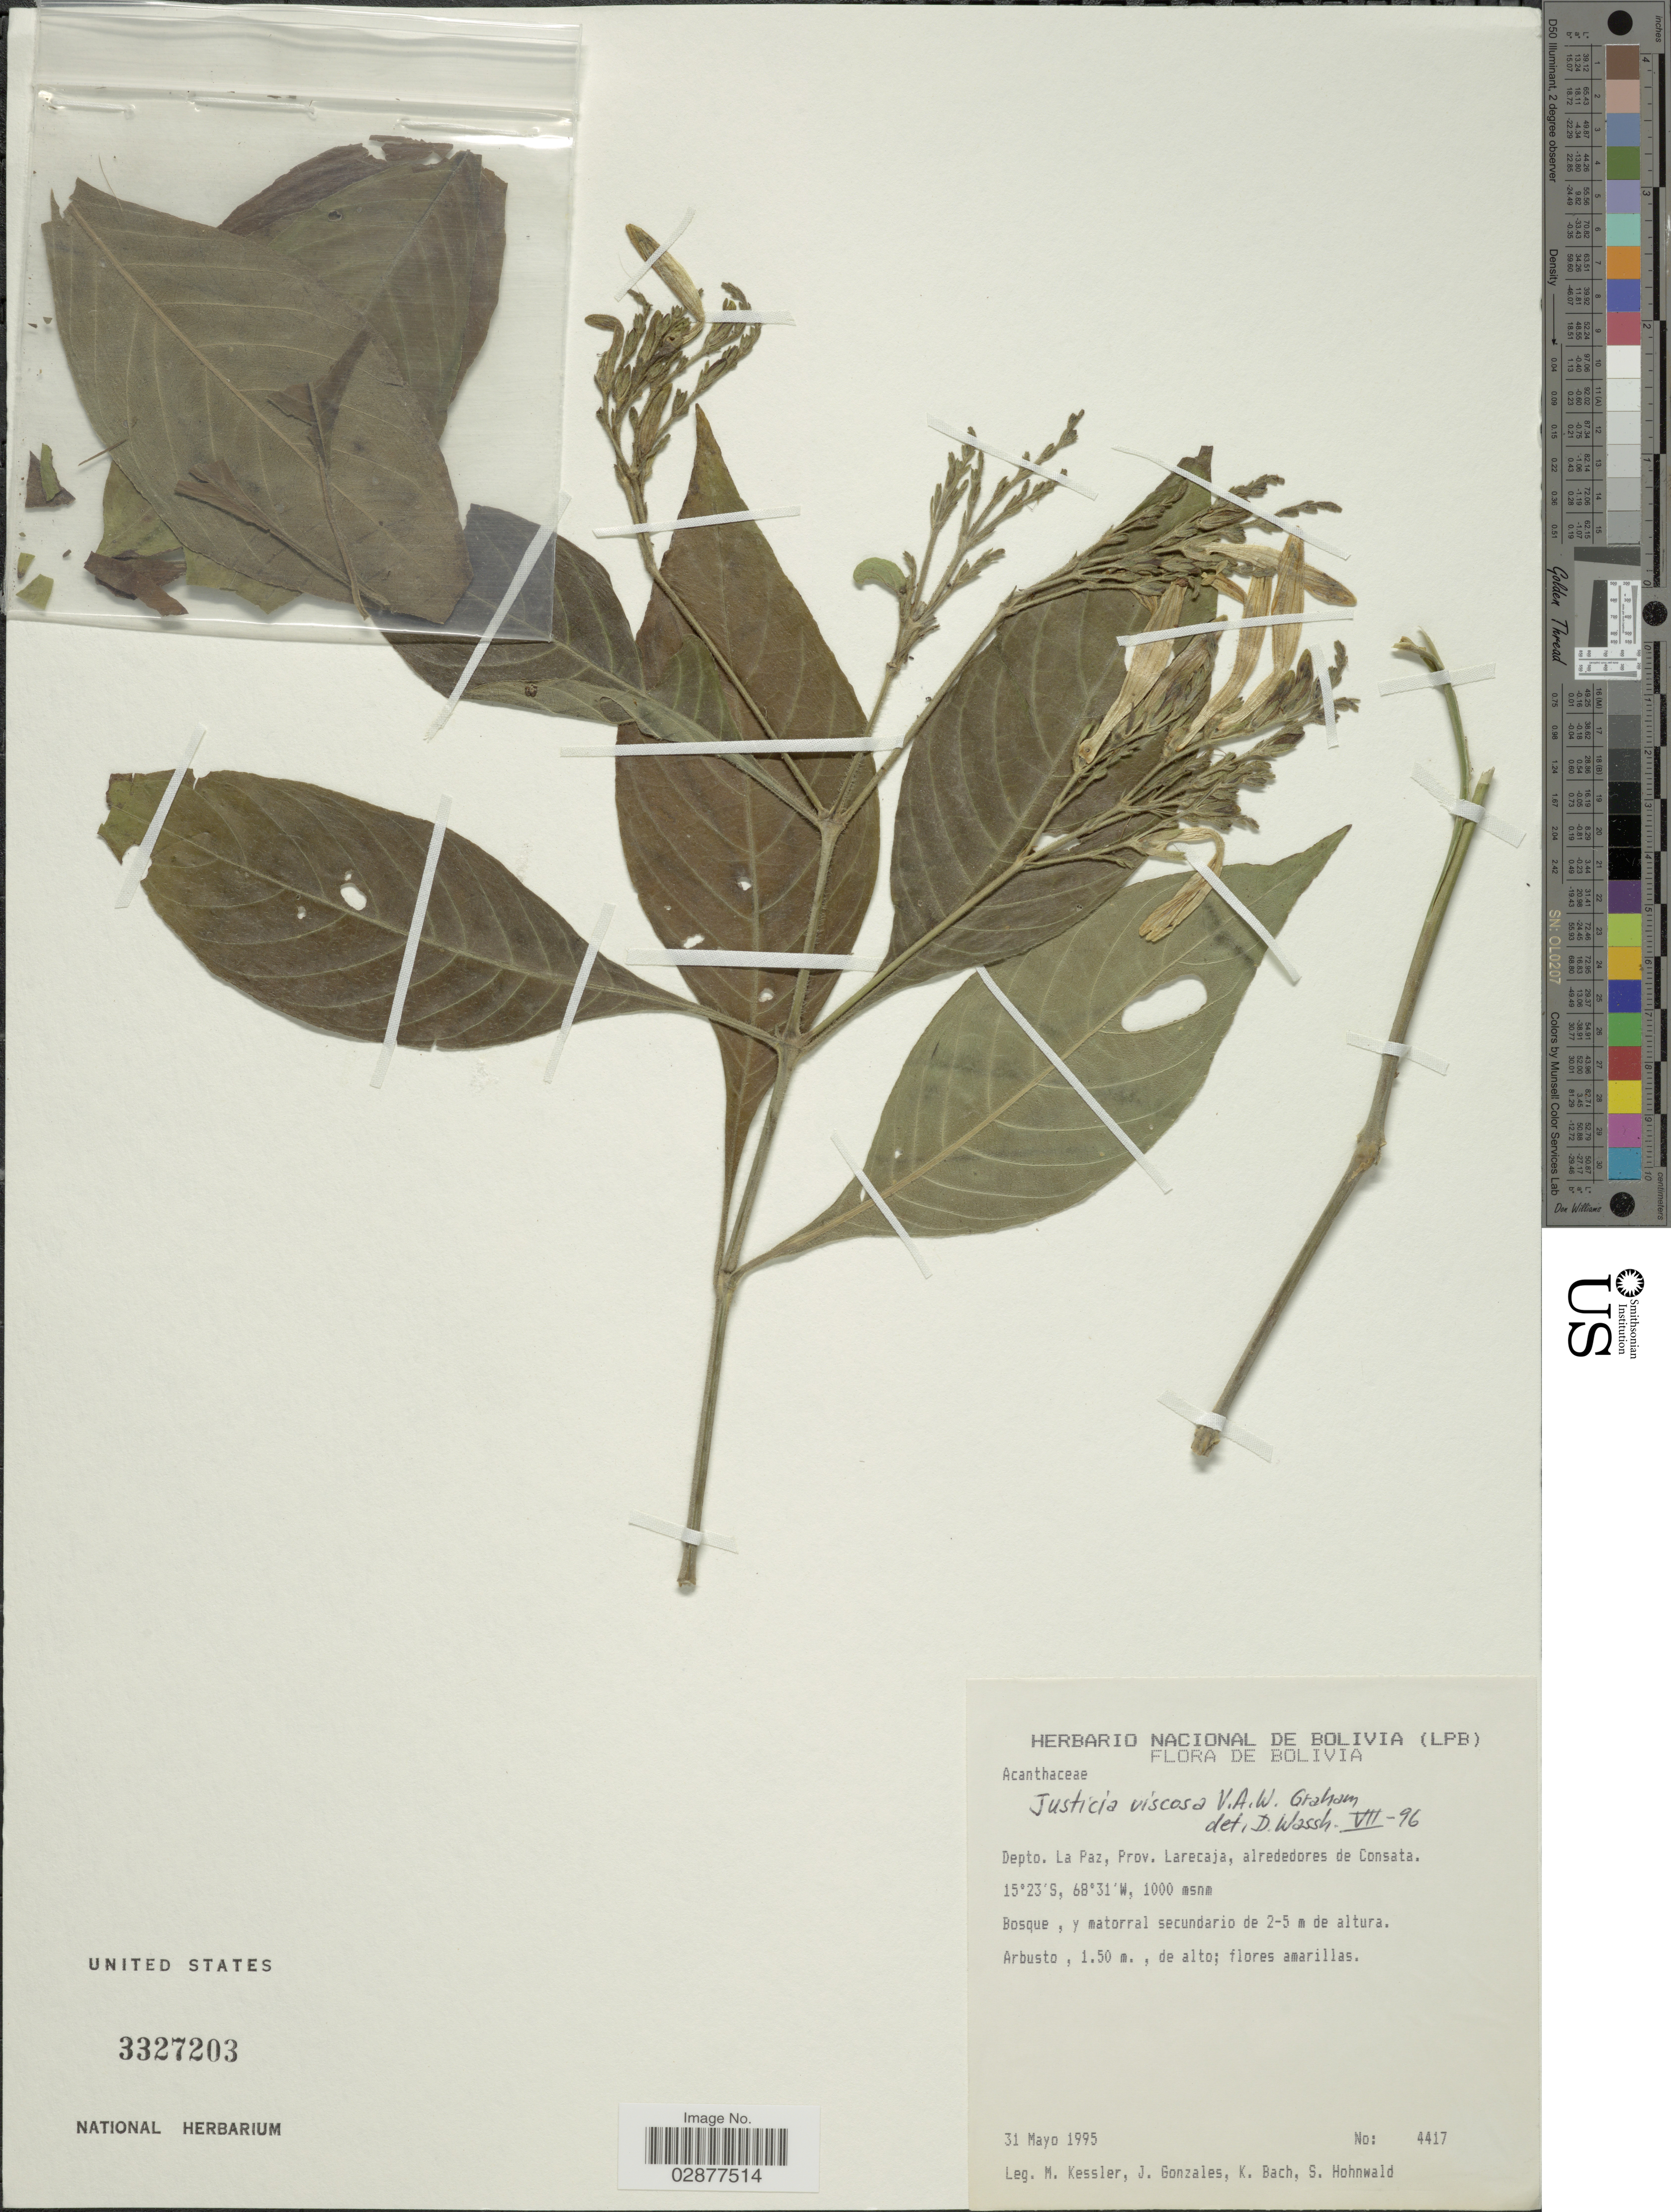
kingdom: Plantae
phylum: Tracheophyta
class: Magnoliopsida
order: Lamiales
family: Acanthaceae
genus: Justicia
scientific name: Justicia boliviensis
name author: (Bremek.) V.A.W. Graham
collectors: M. Kessler, J. Gonzales, K. Bach & S. Hohnwald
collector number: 4417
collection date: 1995-05-31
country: Bolivia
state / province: La Paz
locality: Depto. La Paz, Prov. Larecaja, alrededores de Consata.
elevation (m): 1000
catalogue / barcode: US 3327203